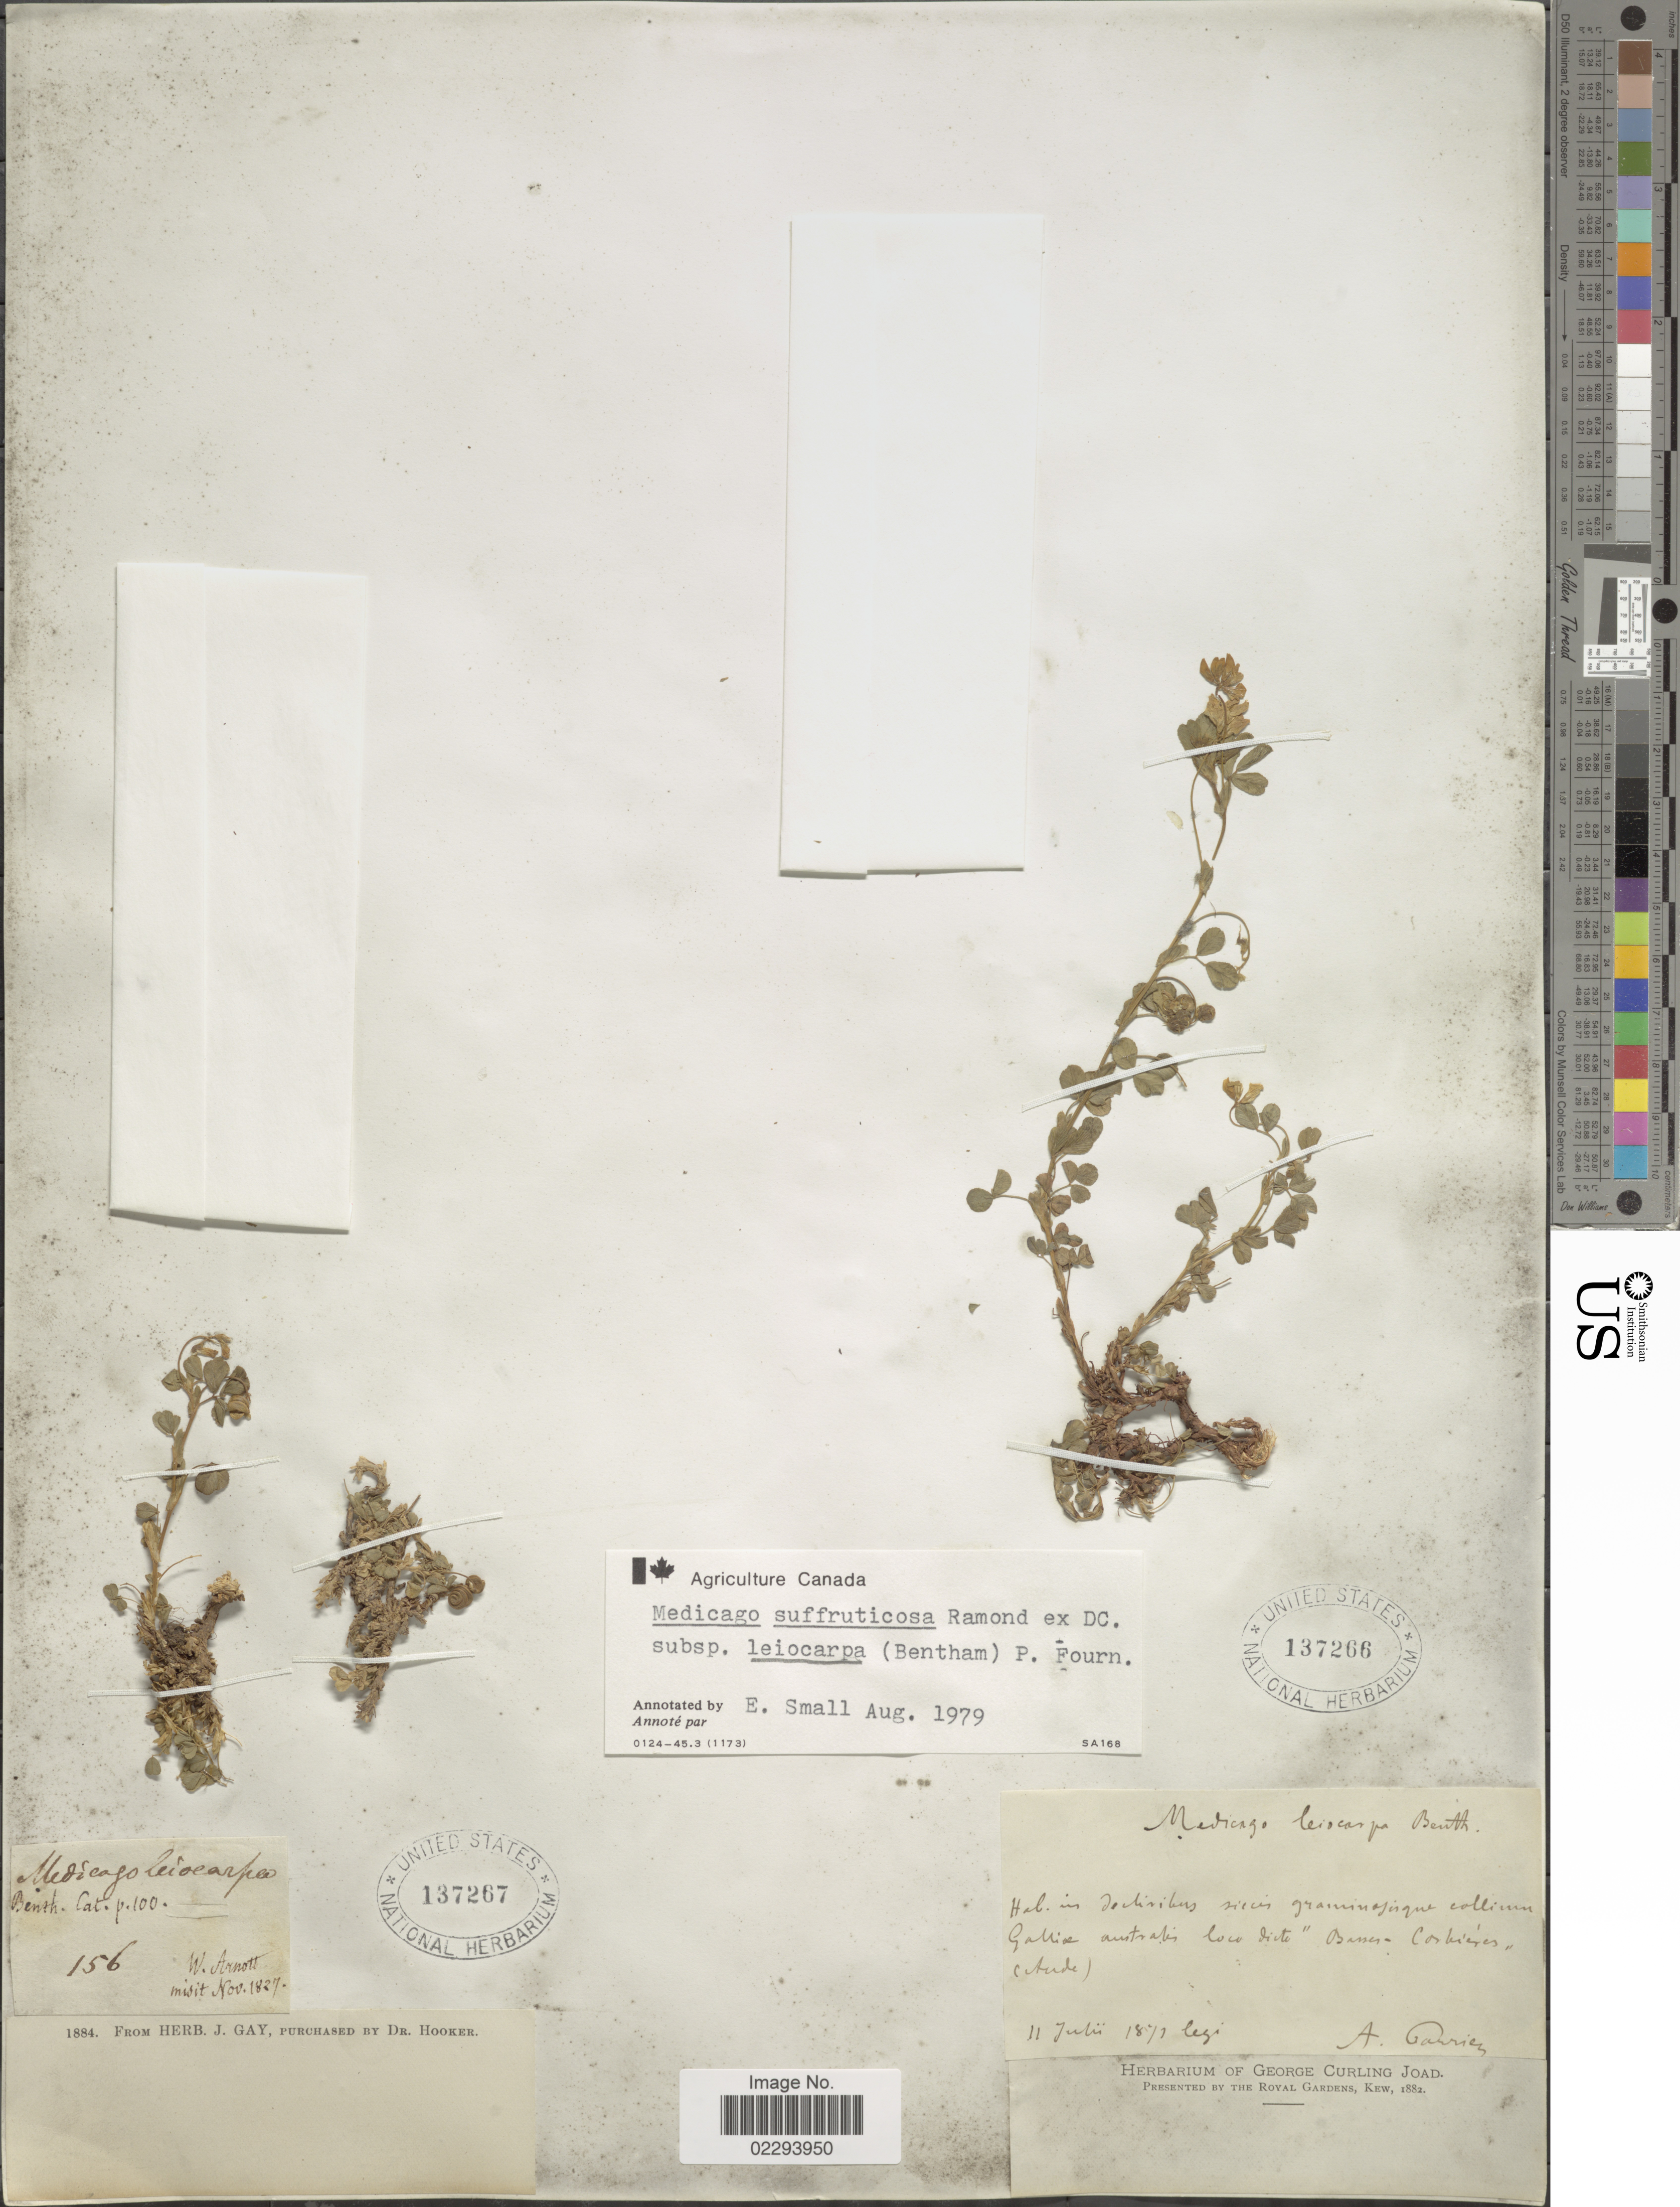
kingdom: Plantae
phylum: Tracheophyta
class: Magnoliopsida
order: Fabales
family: Fabaceae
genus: Medicago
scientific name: Medicago suffruticosa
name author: DC.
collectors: W. Arnott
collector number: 156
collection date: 1827-11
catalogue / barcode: US 137267